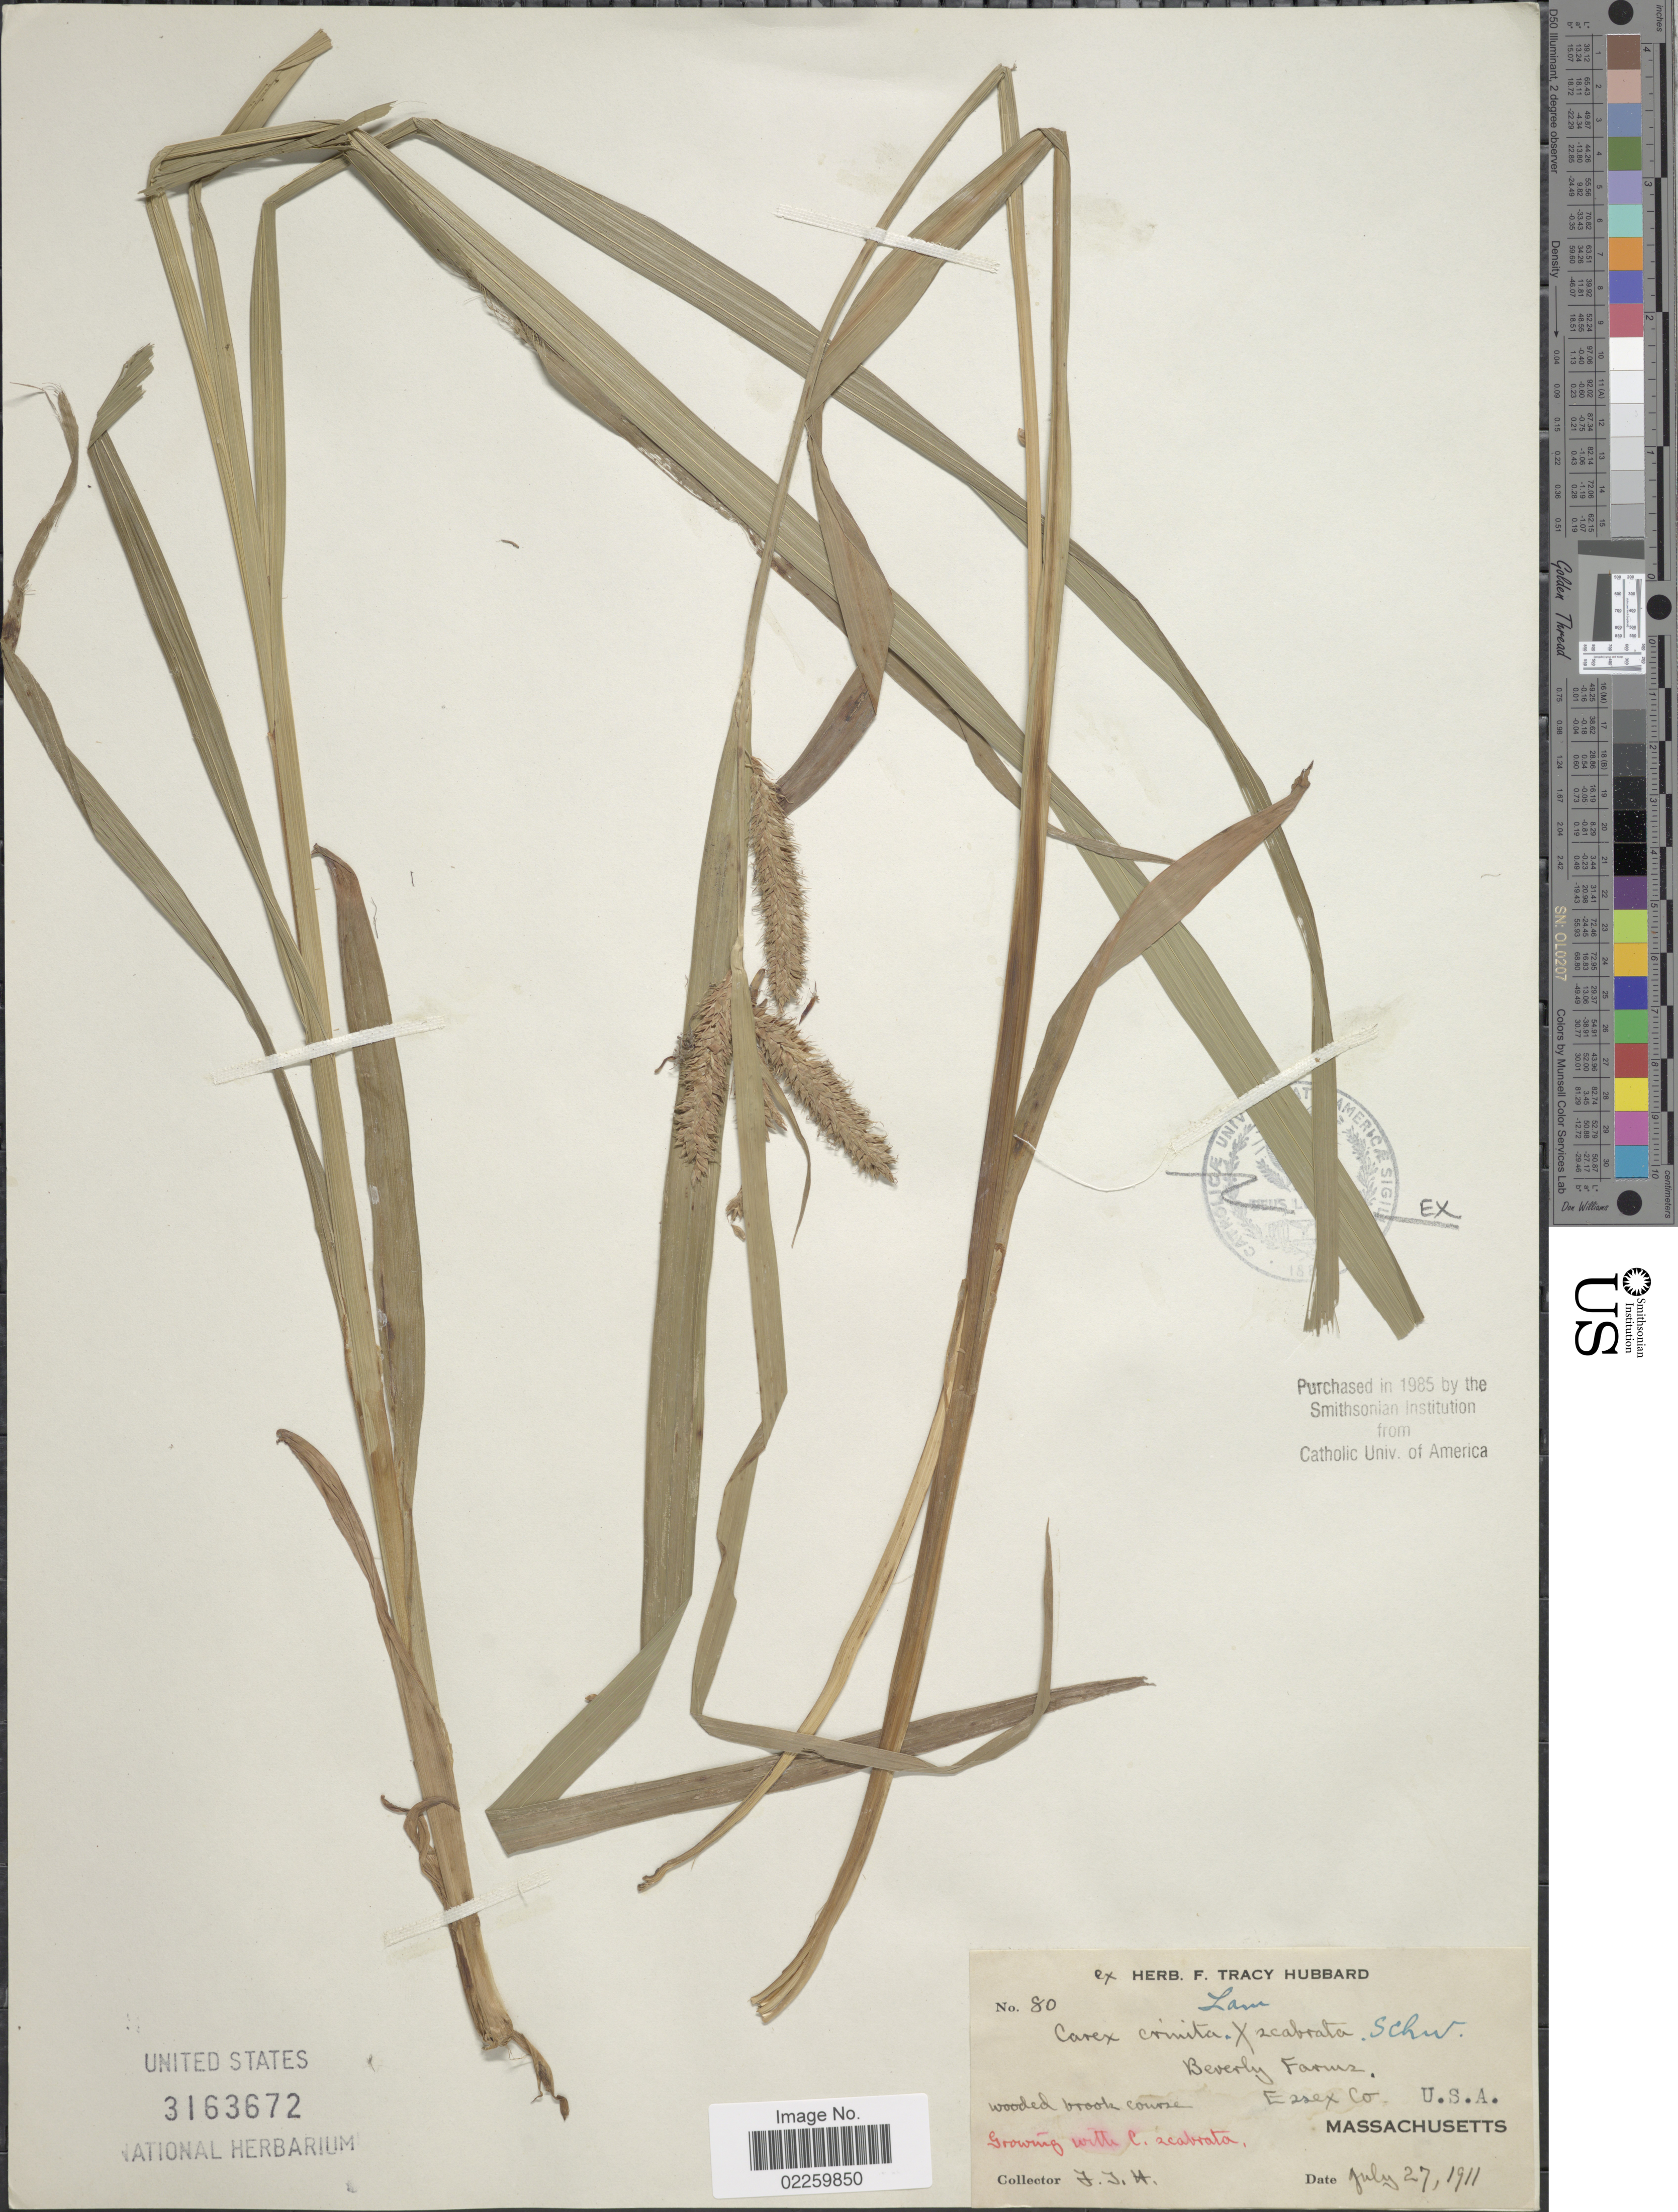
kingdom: Plantae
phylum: Tracheophyta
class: Liliopsida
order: Poales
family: Cyperaceae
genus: Carex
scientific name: Carex crinita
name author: Lam.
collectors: F. T. Hubbard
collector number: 80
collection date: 1911-07-27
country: United States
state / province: Massachusetts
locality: Beverly Farms, Essex Co., U.S.A.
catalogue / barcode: US 3163672